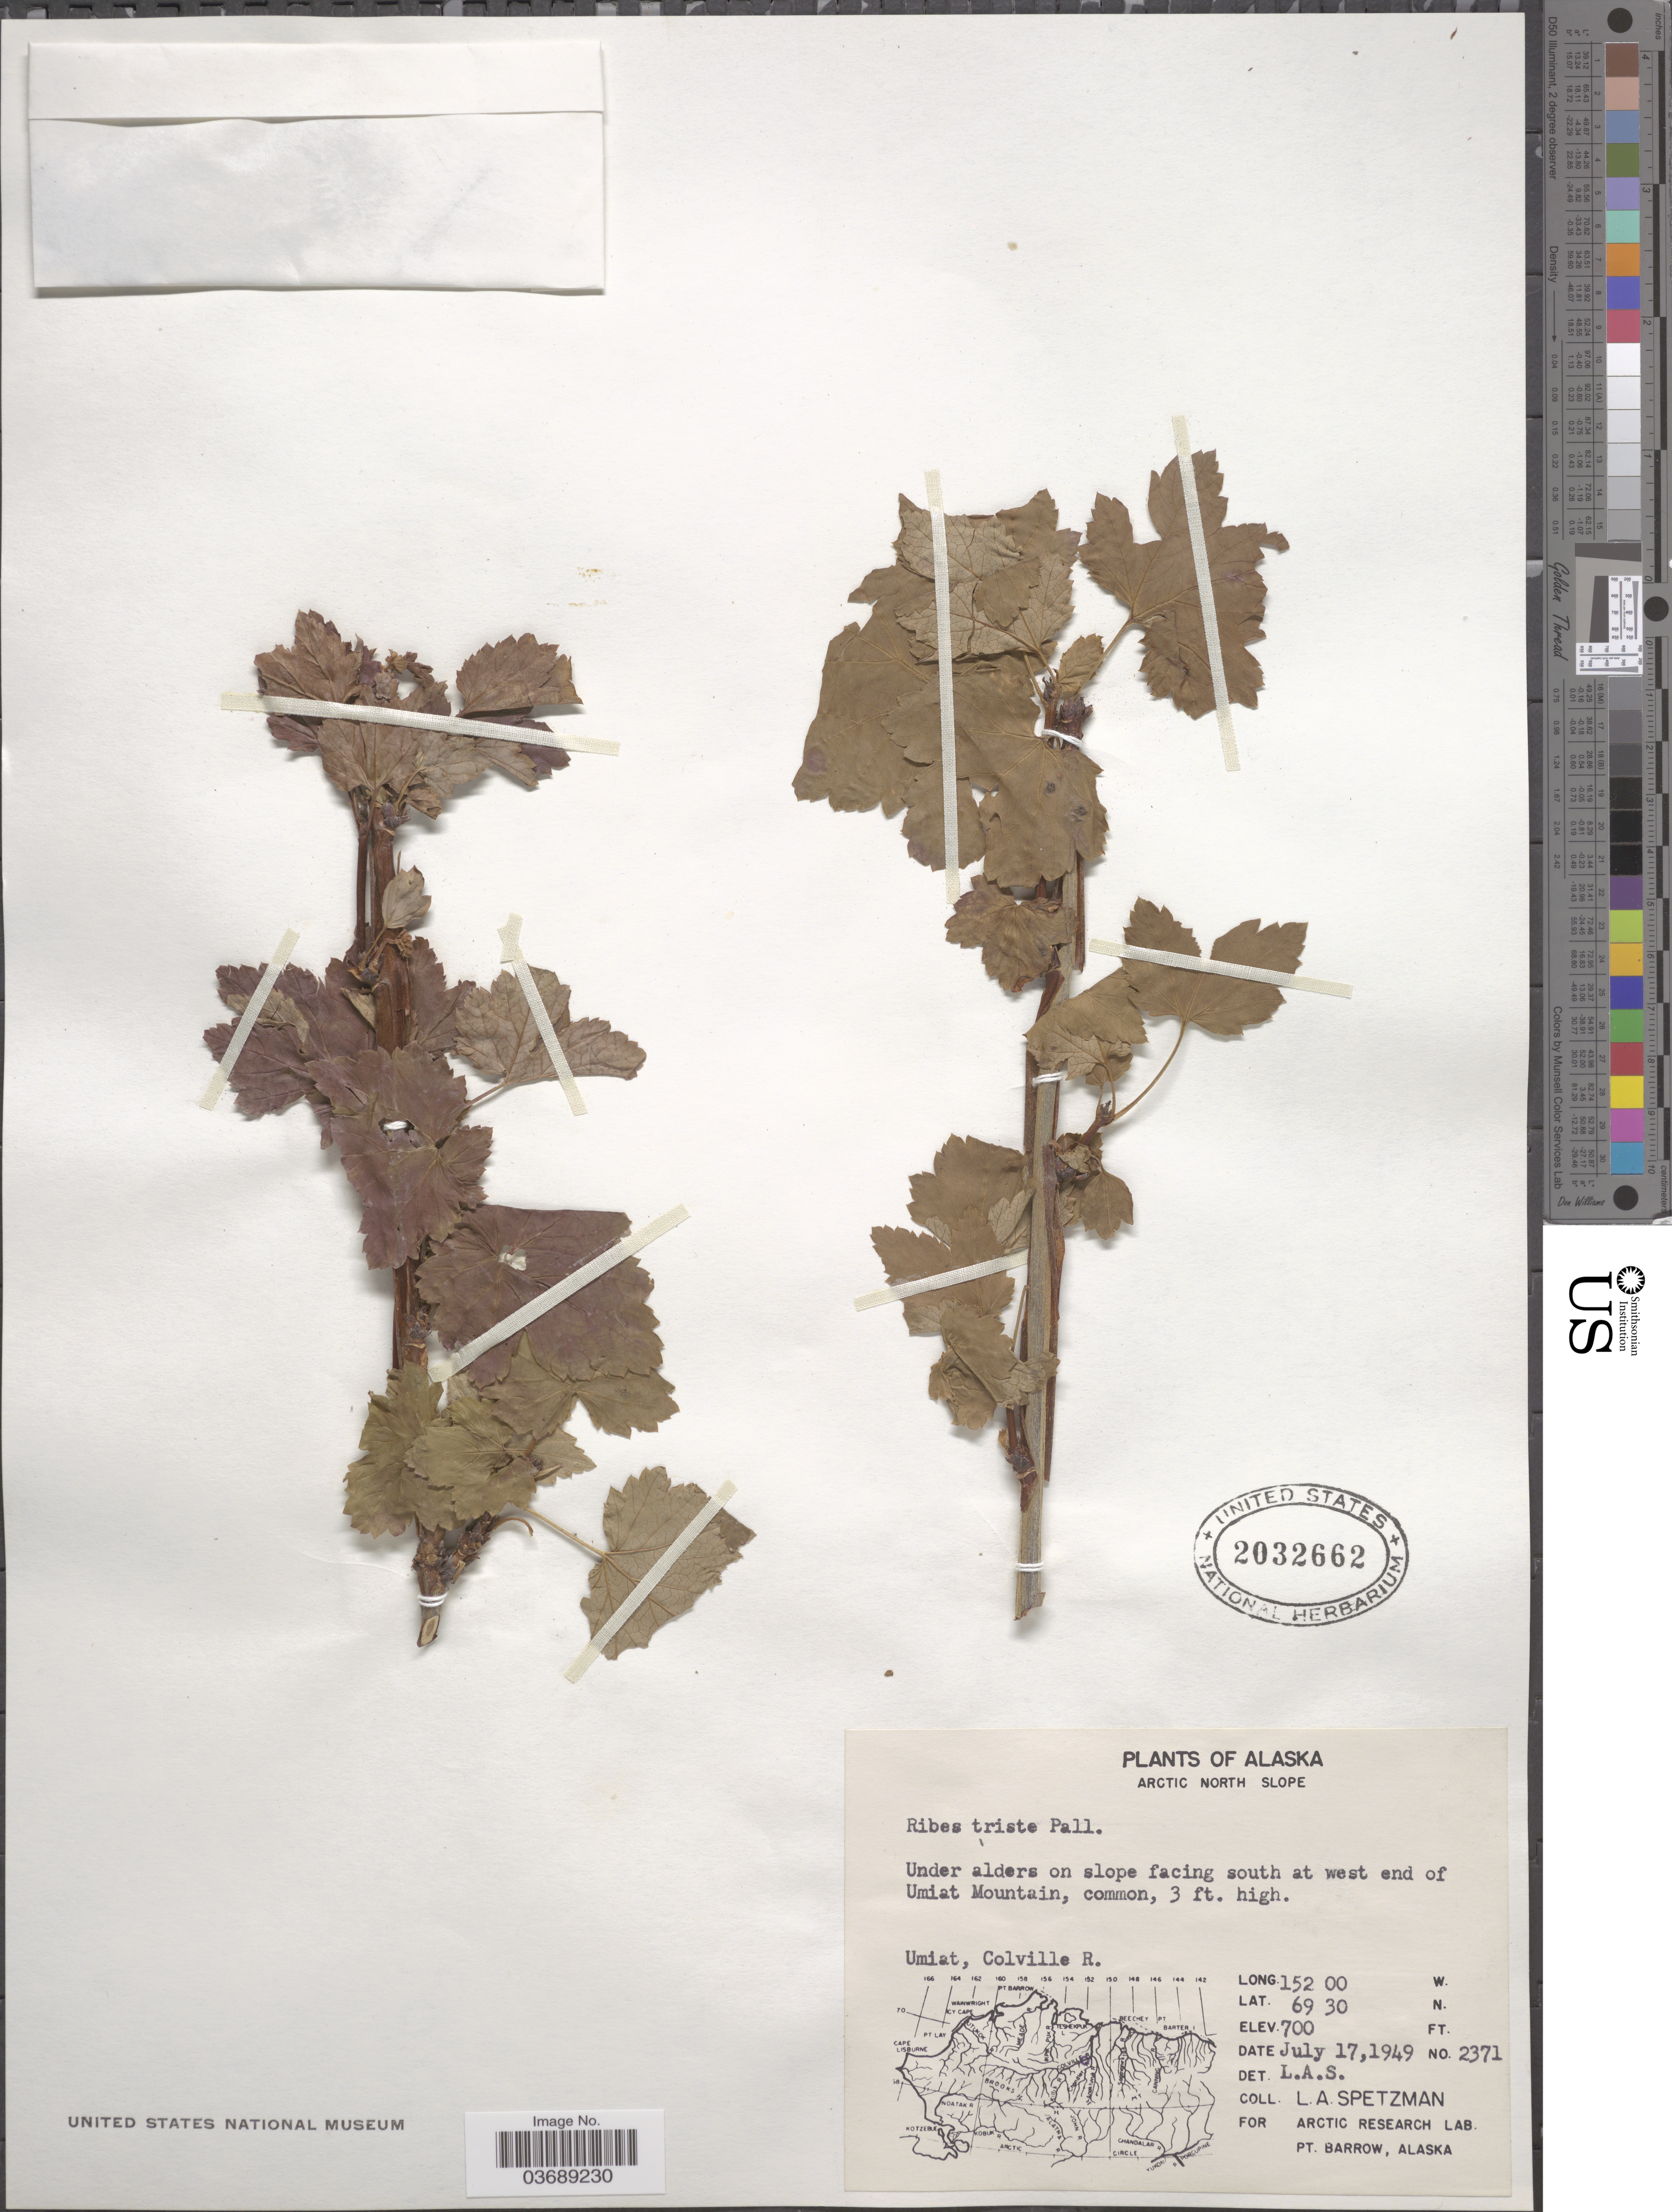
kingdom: Plantae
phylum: Tracheophyta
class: Magnoliopsida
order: Saxifragales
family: Grossulariaceae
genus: Ribes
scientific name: Ribes triste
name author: Pall.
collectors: L. Spetzman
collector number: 2371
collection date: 1949-07-17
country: United States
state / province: Alaska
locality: Arctic North Slope. Under alders on slope facing south at west end of Umiat Mountain. Umiat, Colville R.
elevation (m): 213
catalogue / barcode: US 2032662